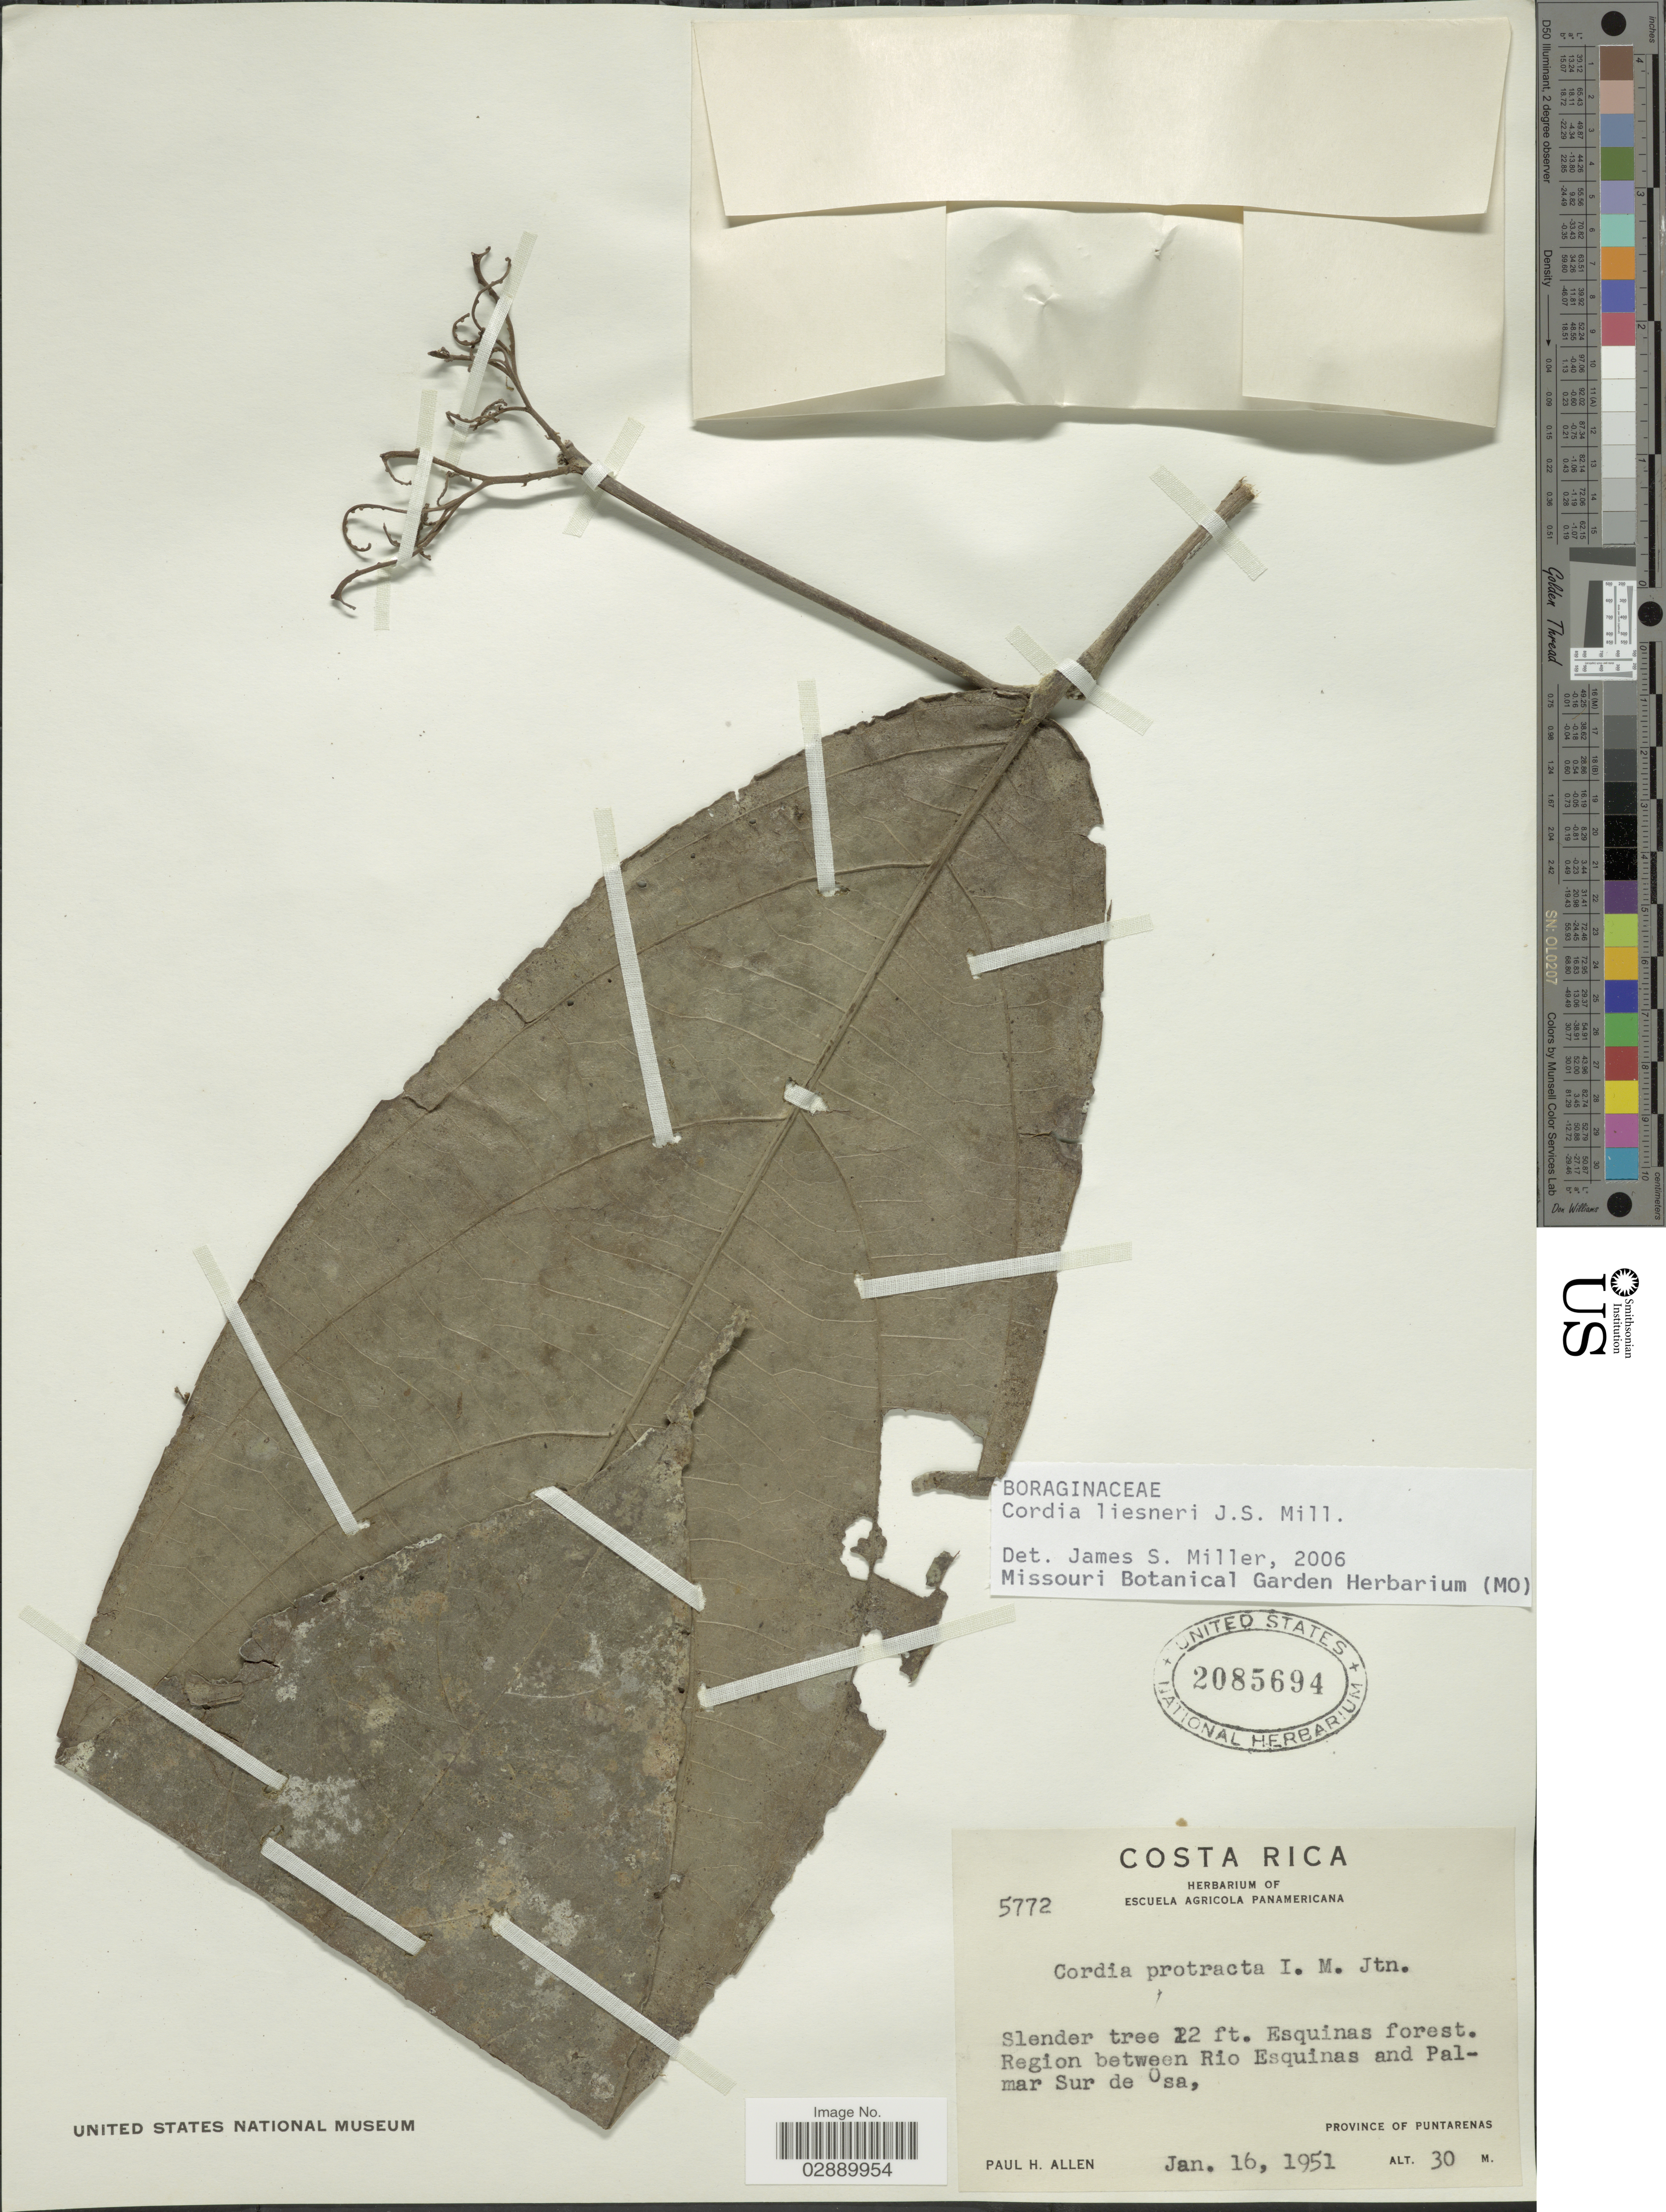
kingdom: Plantae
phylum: Tracheophyta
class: Magnoliopsida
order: Boraginales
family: Cordiaceae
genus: Cordia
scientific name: Cordia liesneri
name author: J.S. Mill.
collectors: P. H. Allen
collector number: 5772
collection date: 1951-01-16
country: Costa Rica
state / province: Puntarenas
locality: Region between Rio Esquinas and Palmar Sur de Osa, Province of Puntarenas.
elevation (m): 30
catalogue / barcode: US 2085694